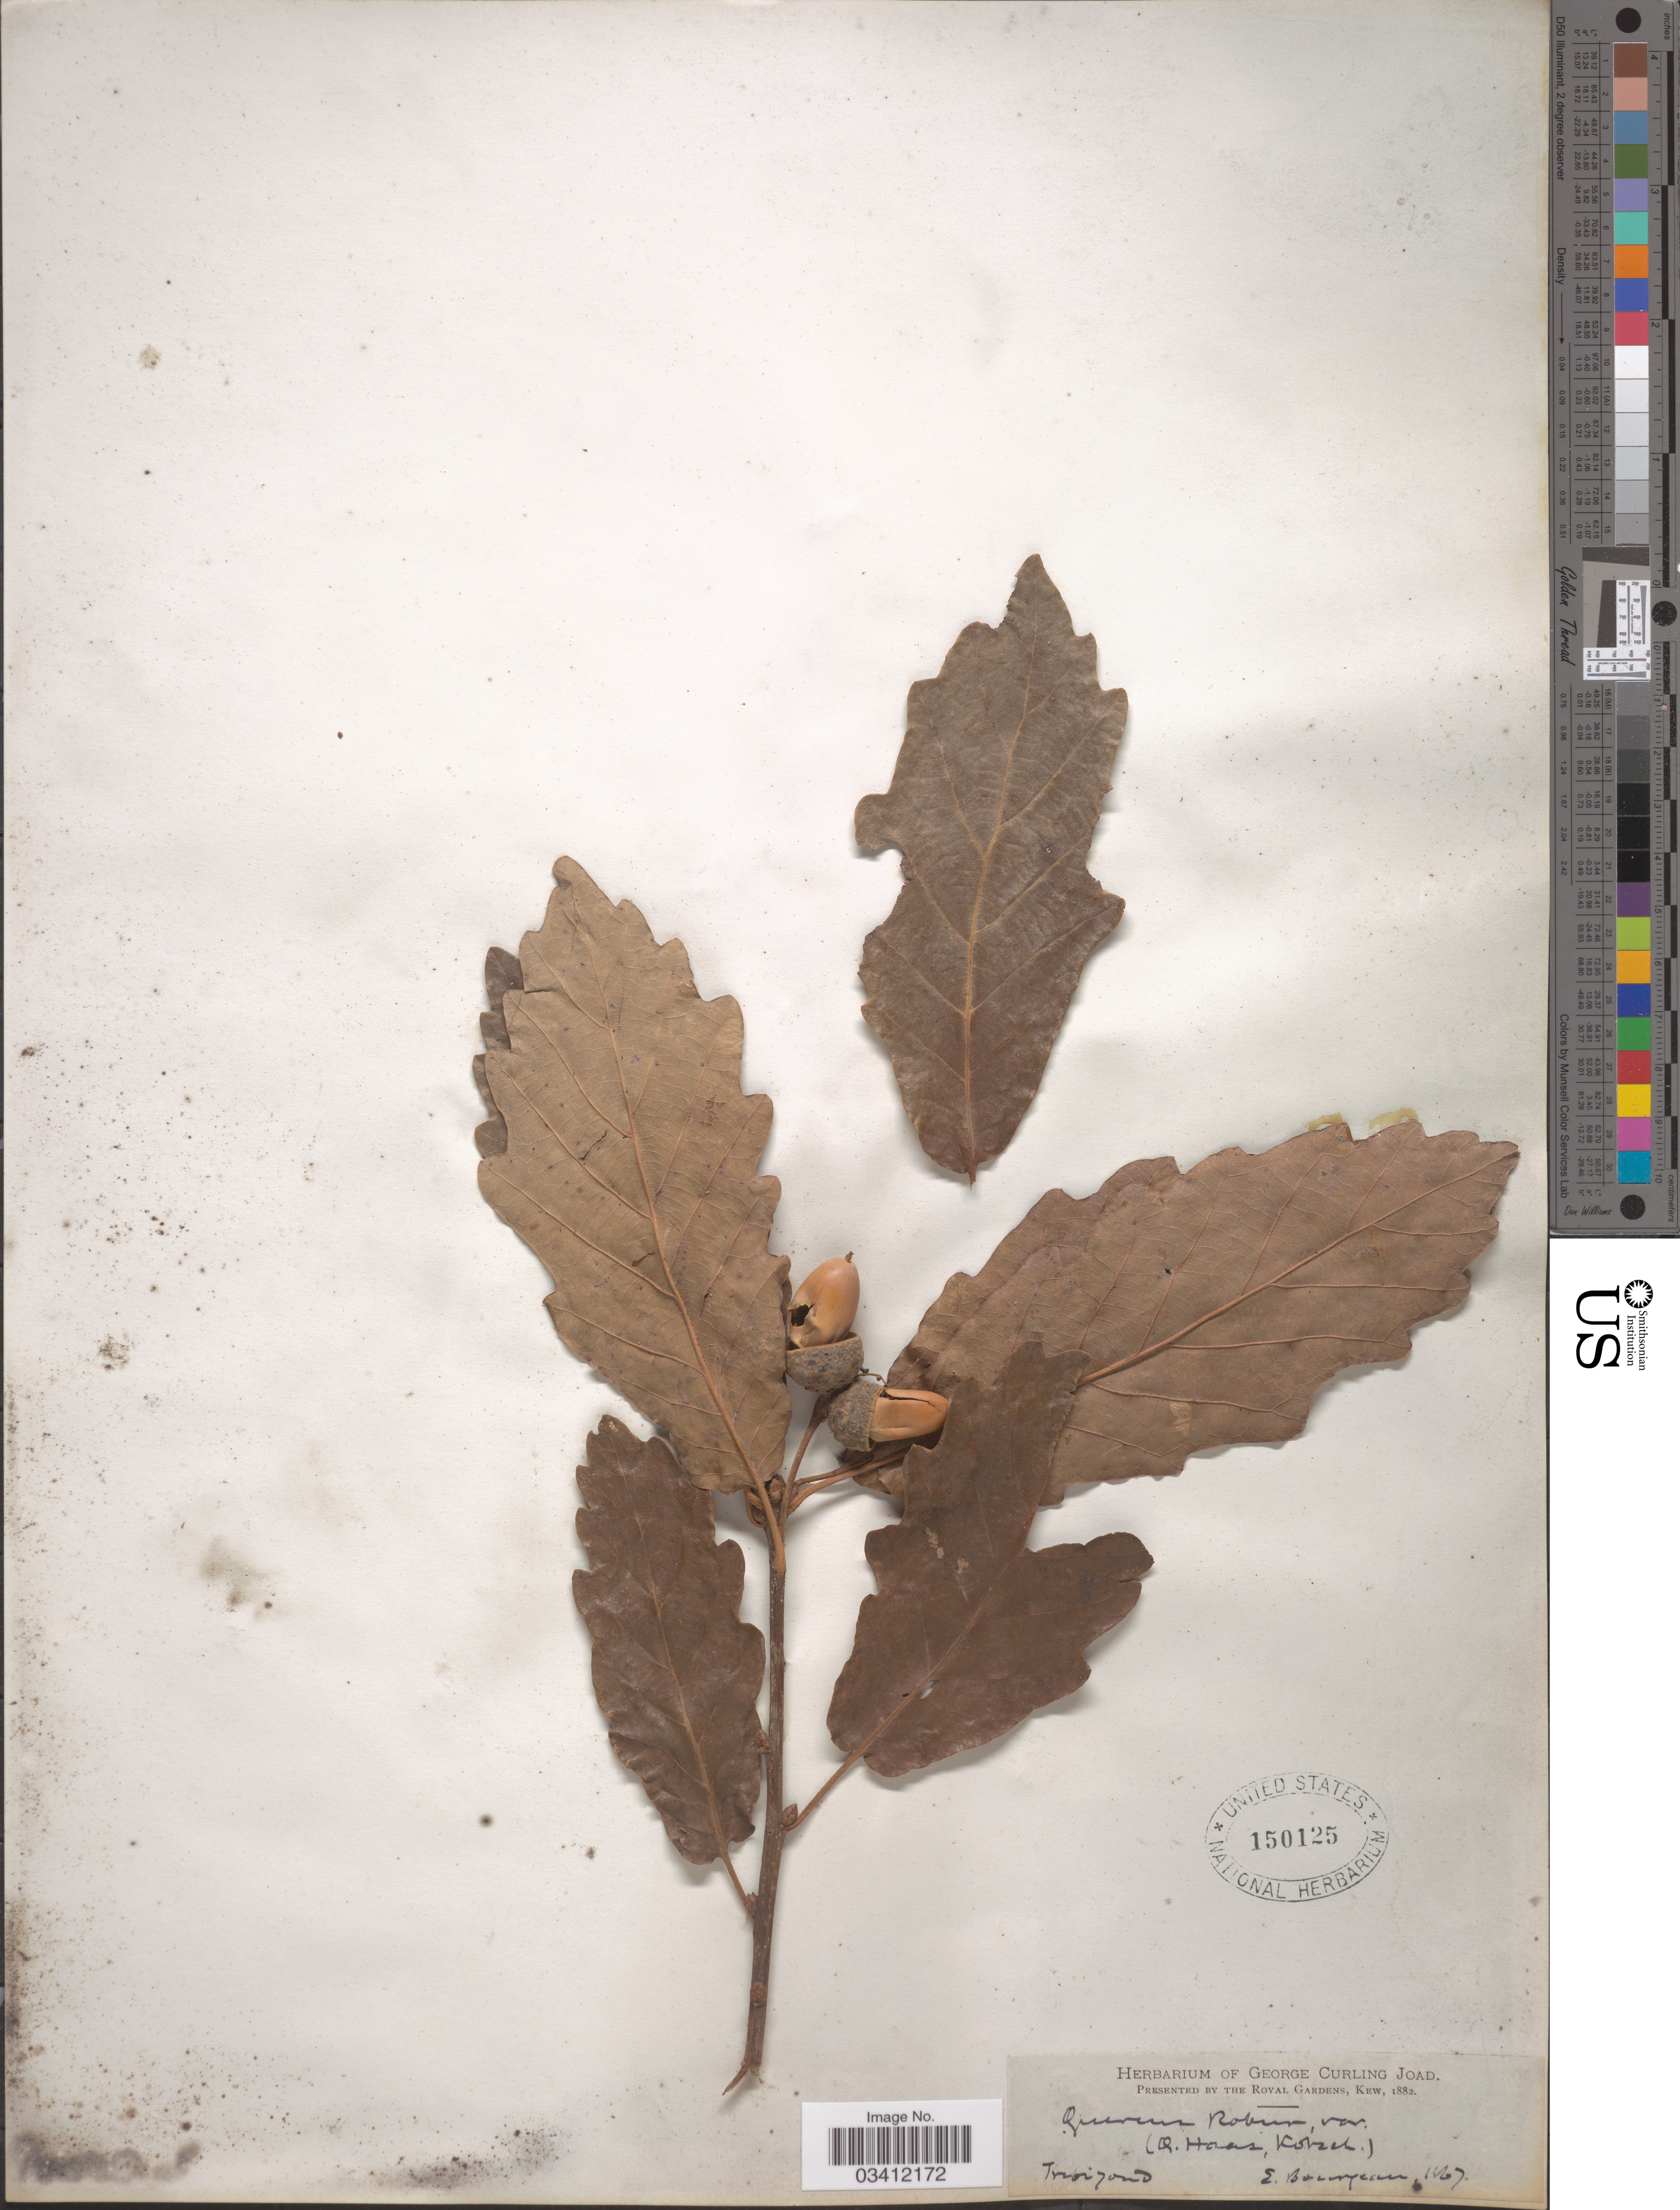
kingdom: Plantae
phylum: Tracheophyta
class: Magnoliopsida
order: Fagales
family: Fagaceae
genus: Quercus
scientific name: Quercus robur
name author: L.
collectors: E. Bourgeau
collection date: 1867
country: Turkey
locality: Trebizond.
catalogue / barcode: US 150125